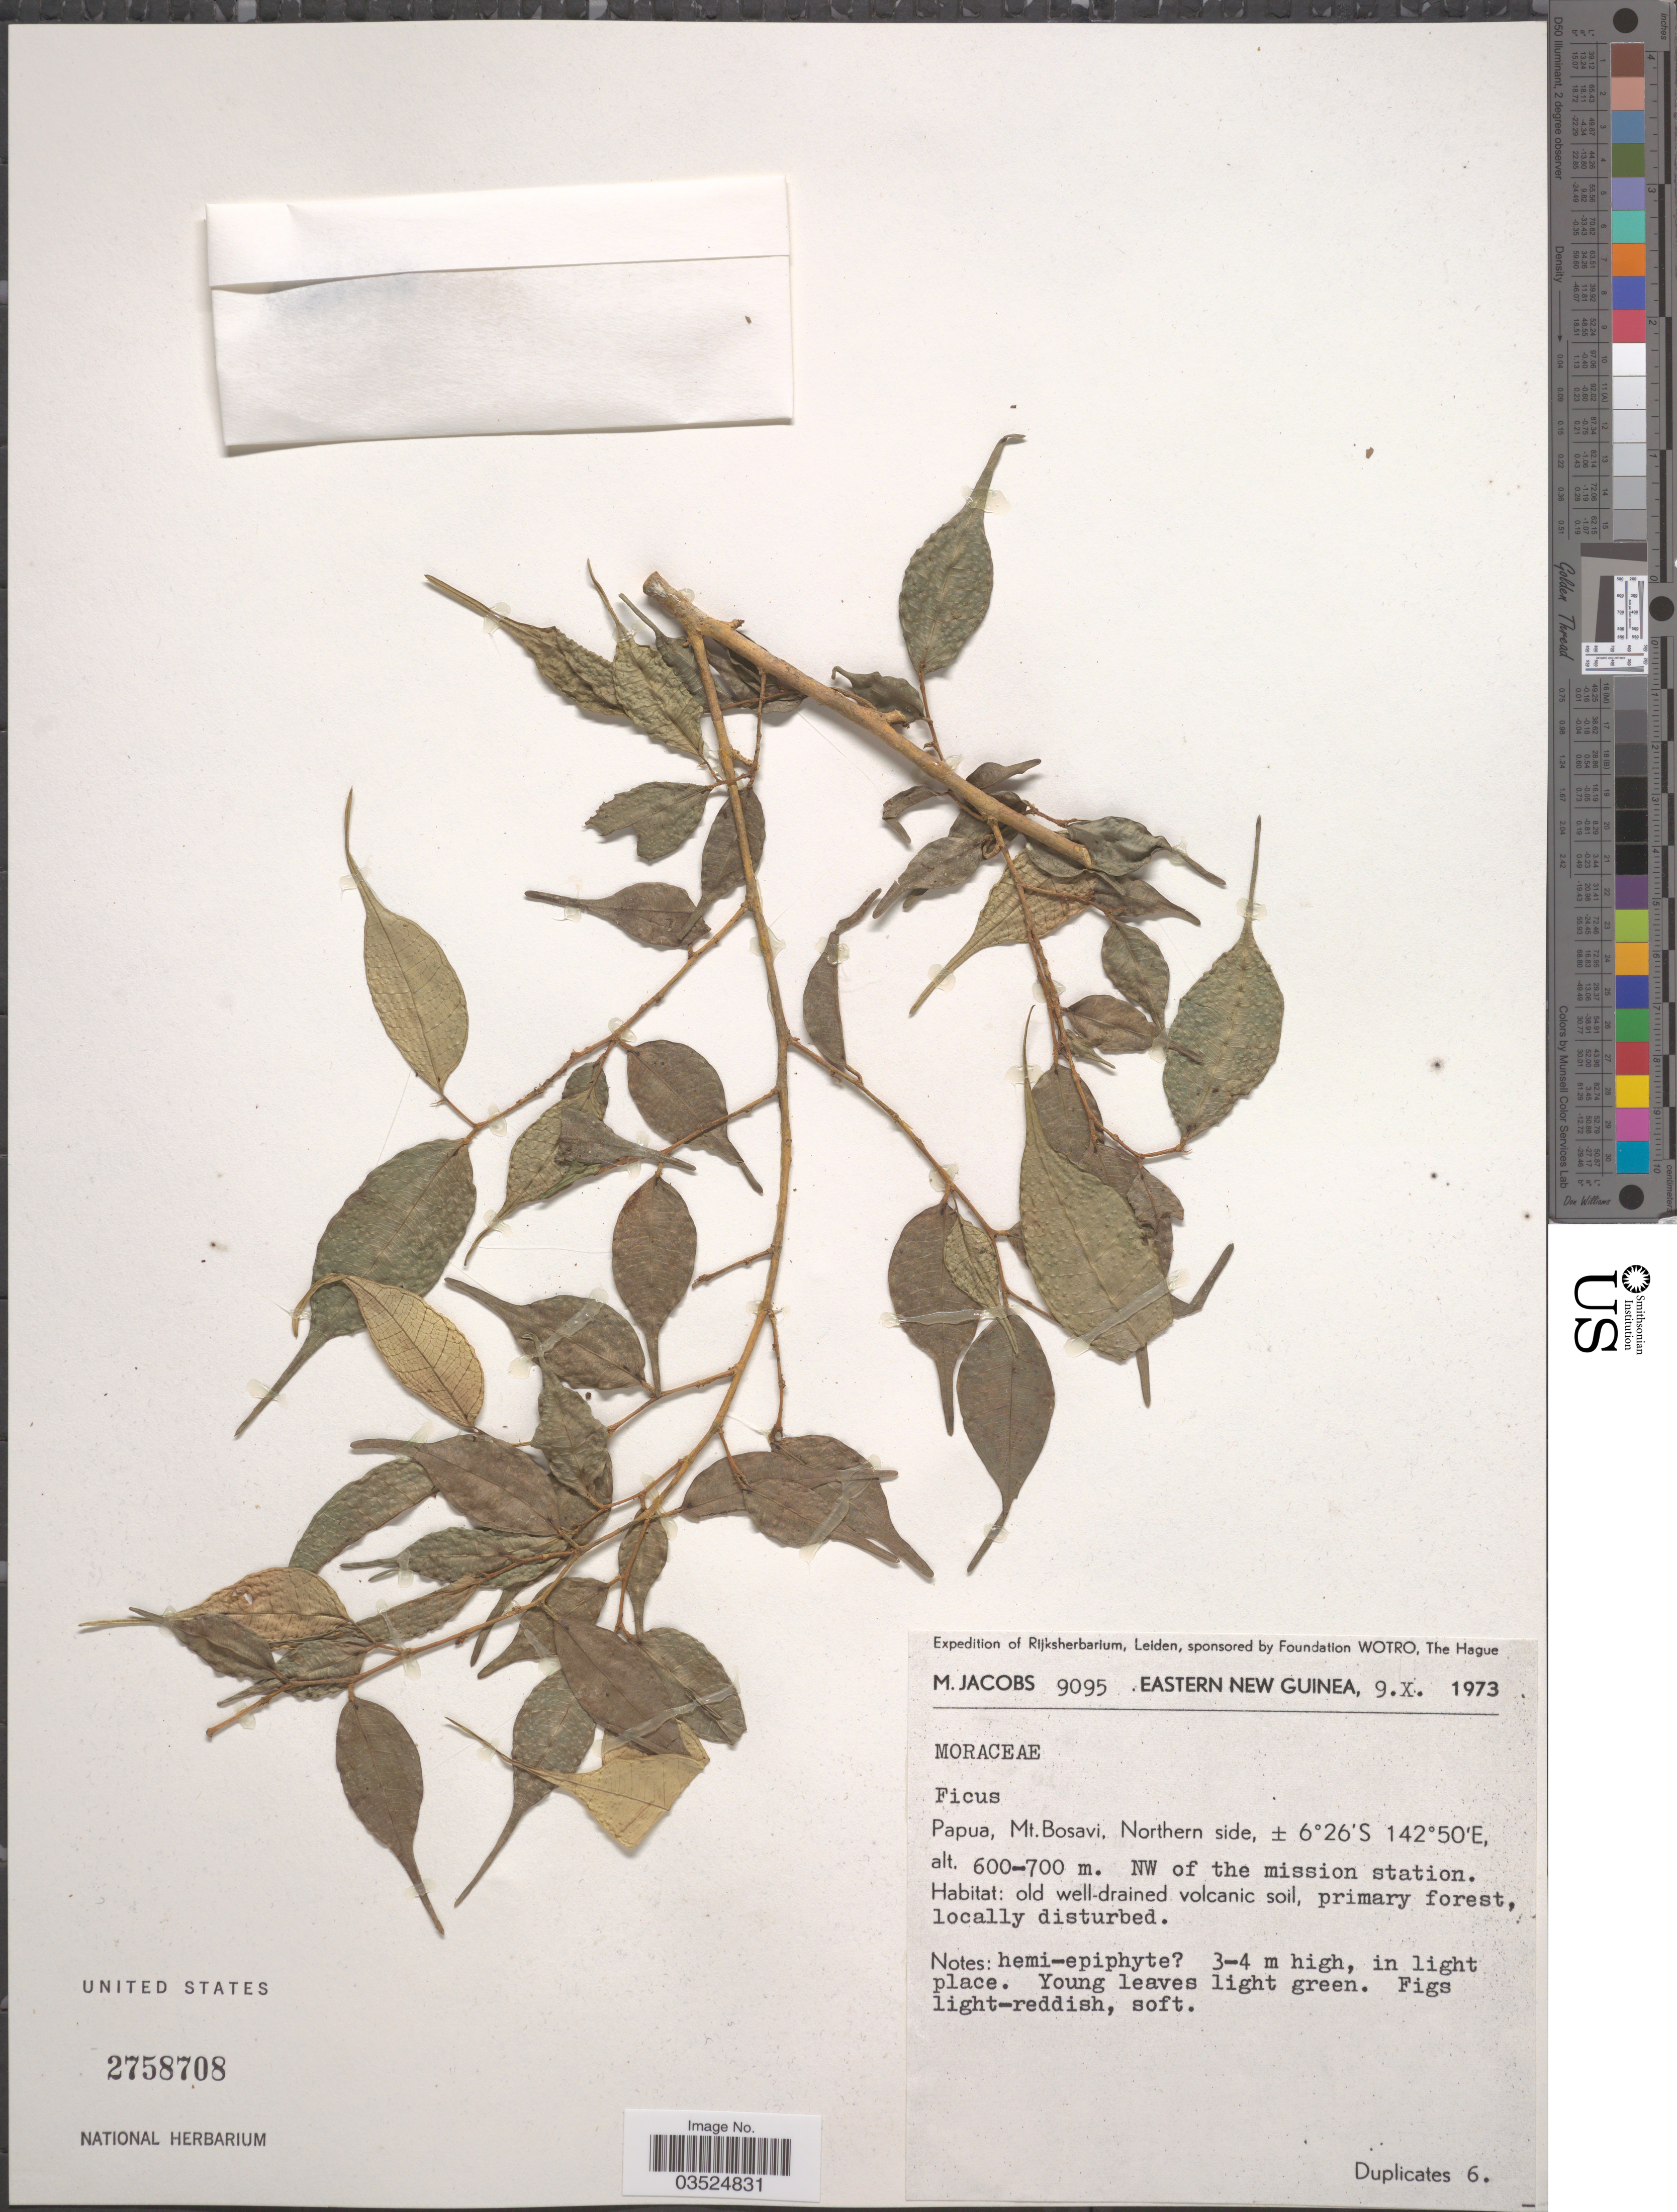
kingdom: Plantae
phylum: Tracheophyta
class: Magnoliopsida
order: Rosales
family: Moraceae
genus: Ficus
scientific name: Ficus sp.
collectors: M. Jacobs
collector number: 9095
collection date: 1973-10-09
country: Papua New Guinea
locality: Eastern New Guinea. Papua, Mt. Bosavi, Northern side. NW of the mission station.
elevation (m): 600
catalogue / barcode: US 2758708